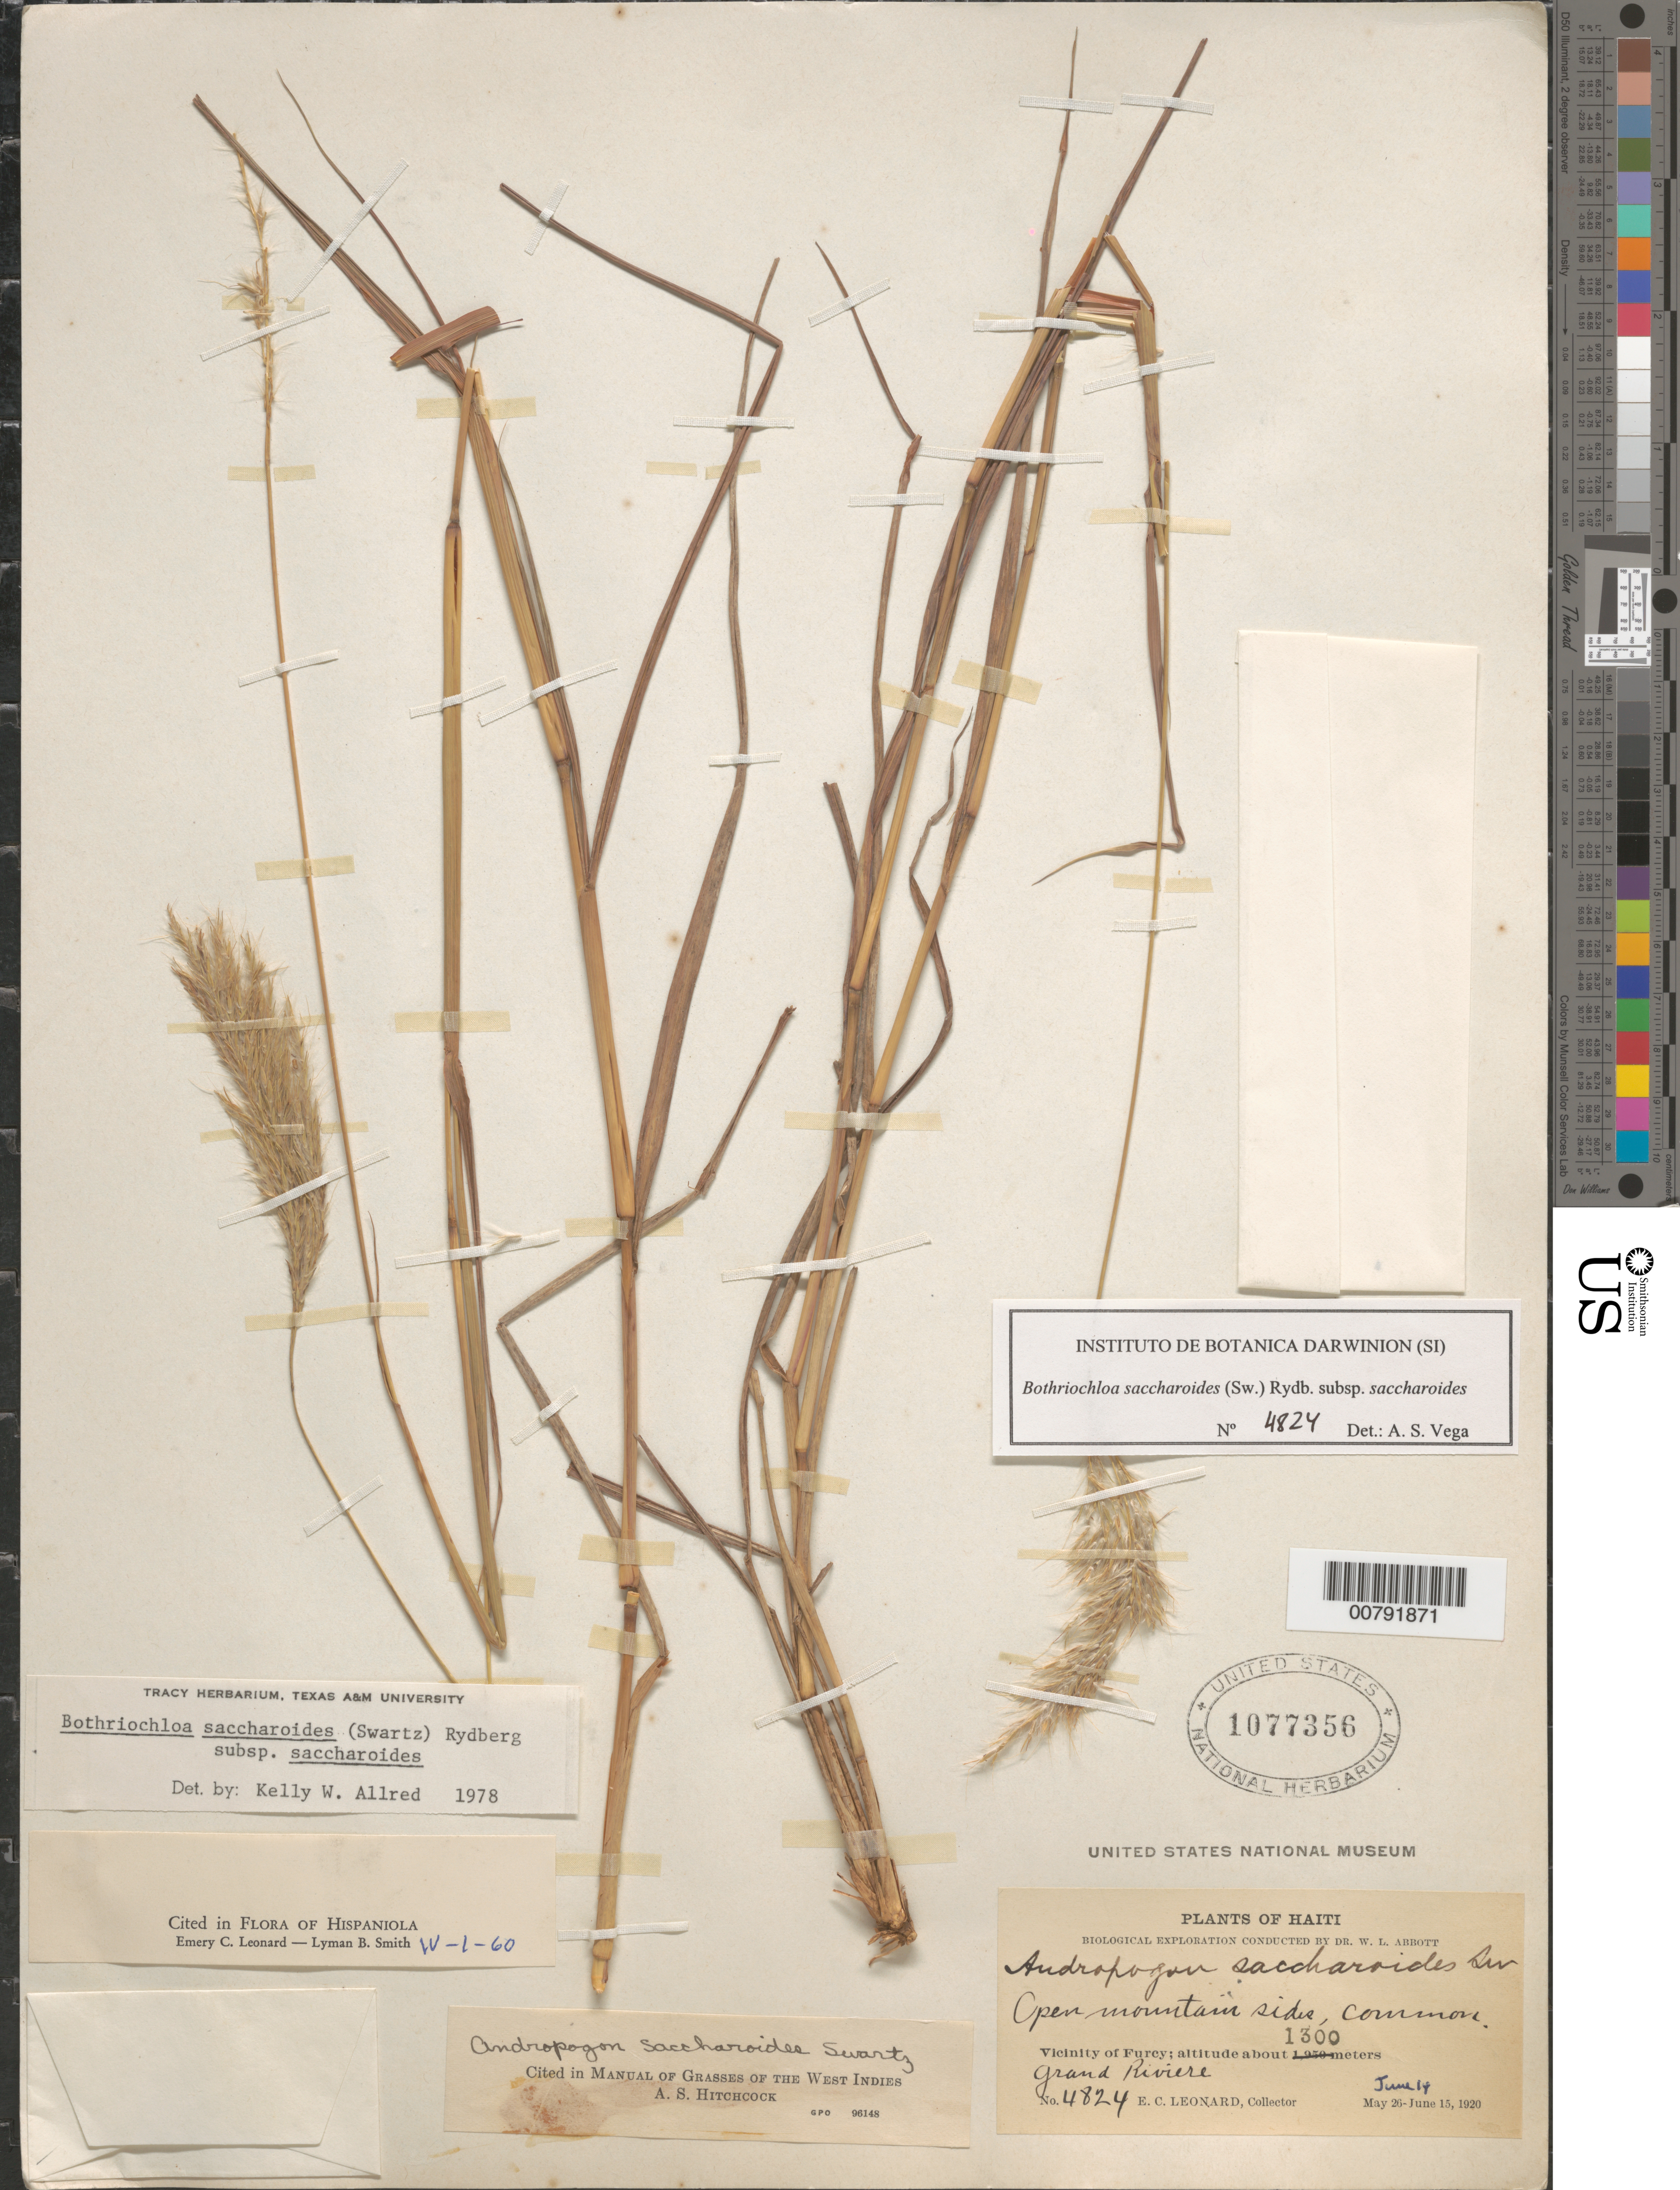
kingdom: Plantae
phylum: Tracheophyta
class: Liliopsida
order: Poales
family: Poaceae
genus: Bothriochloa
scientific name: Bothriochloa saccharoides subsp. saccharoides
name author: (Sw.) Rydb.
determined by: Vega, A. S.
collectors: E. C. Leonard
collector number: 4824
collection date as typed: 14 Jun 1920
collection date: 1920-06-14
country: Haiti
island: Hispaniola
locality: Furcy vicinity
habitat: Open mountain sides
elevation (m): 1300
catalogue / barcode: US 1077356